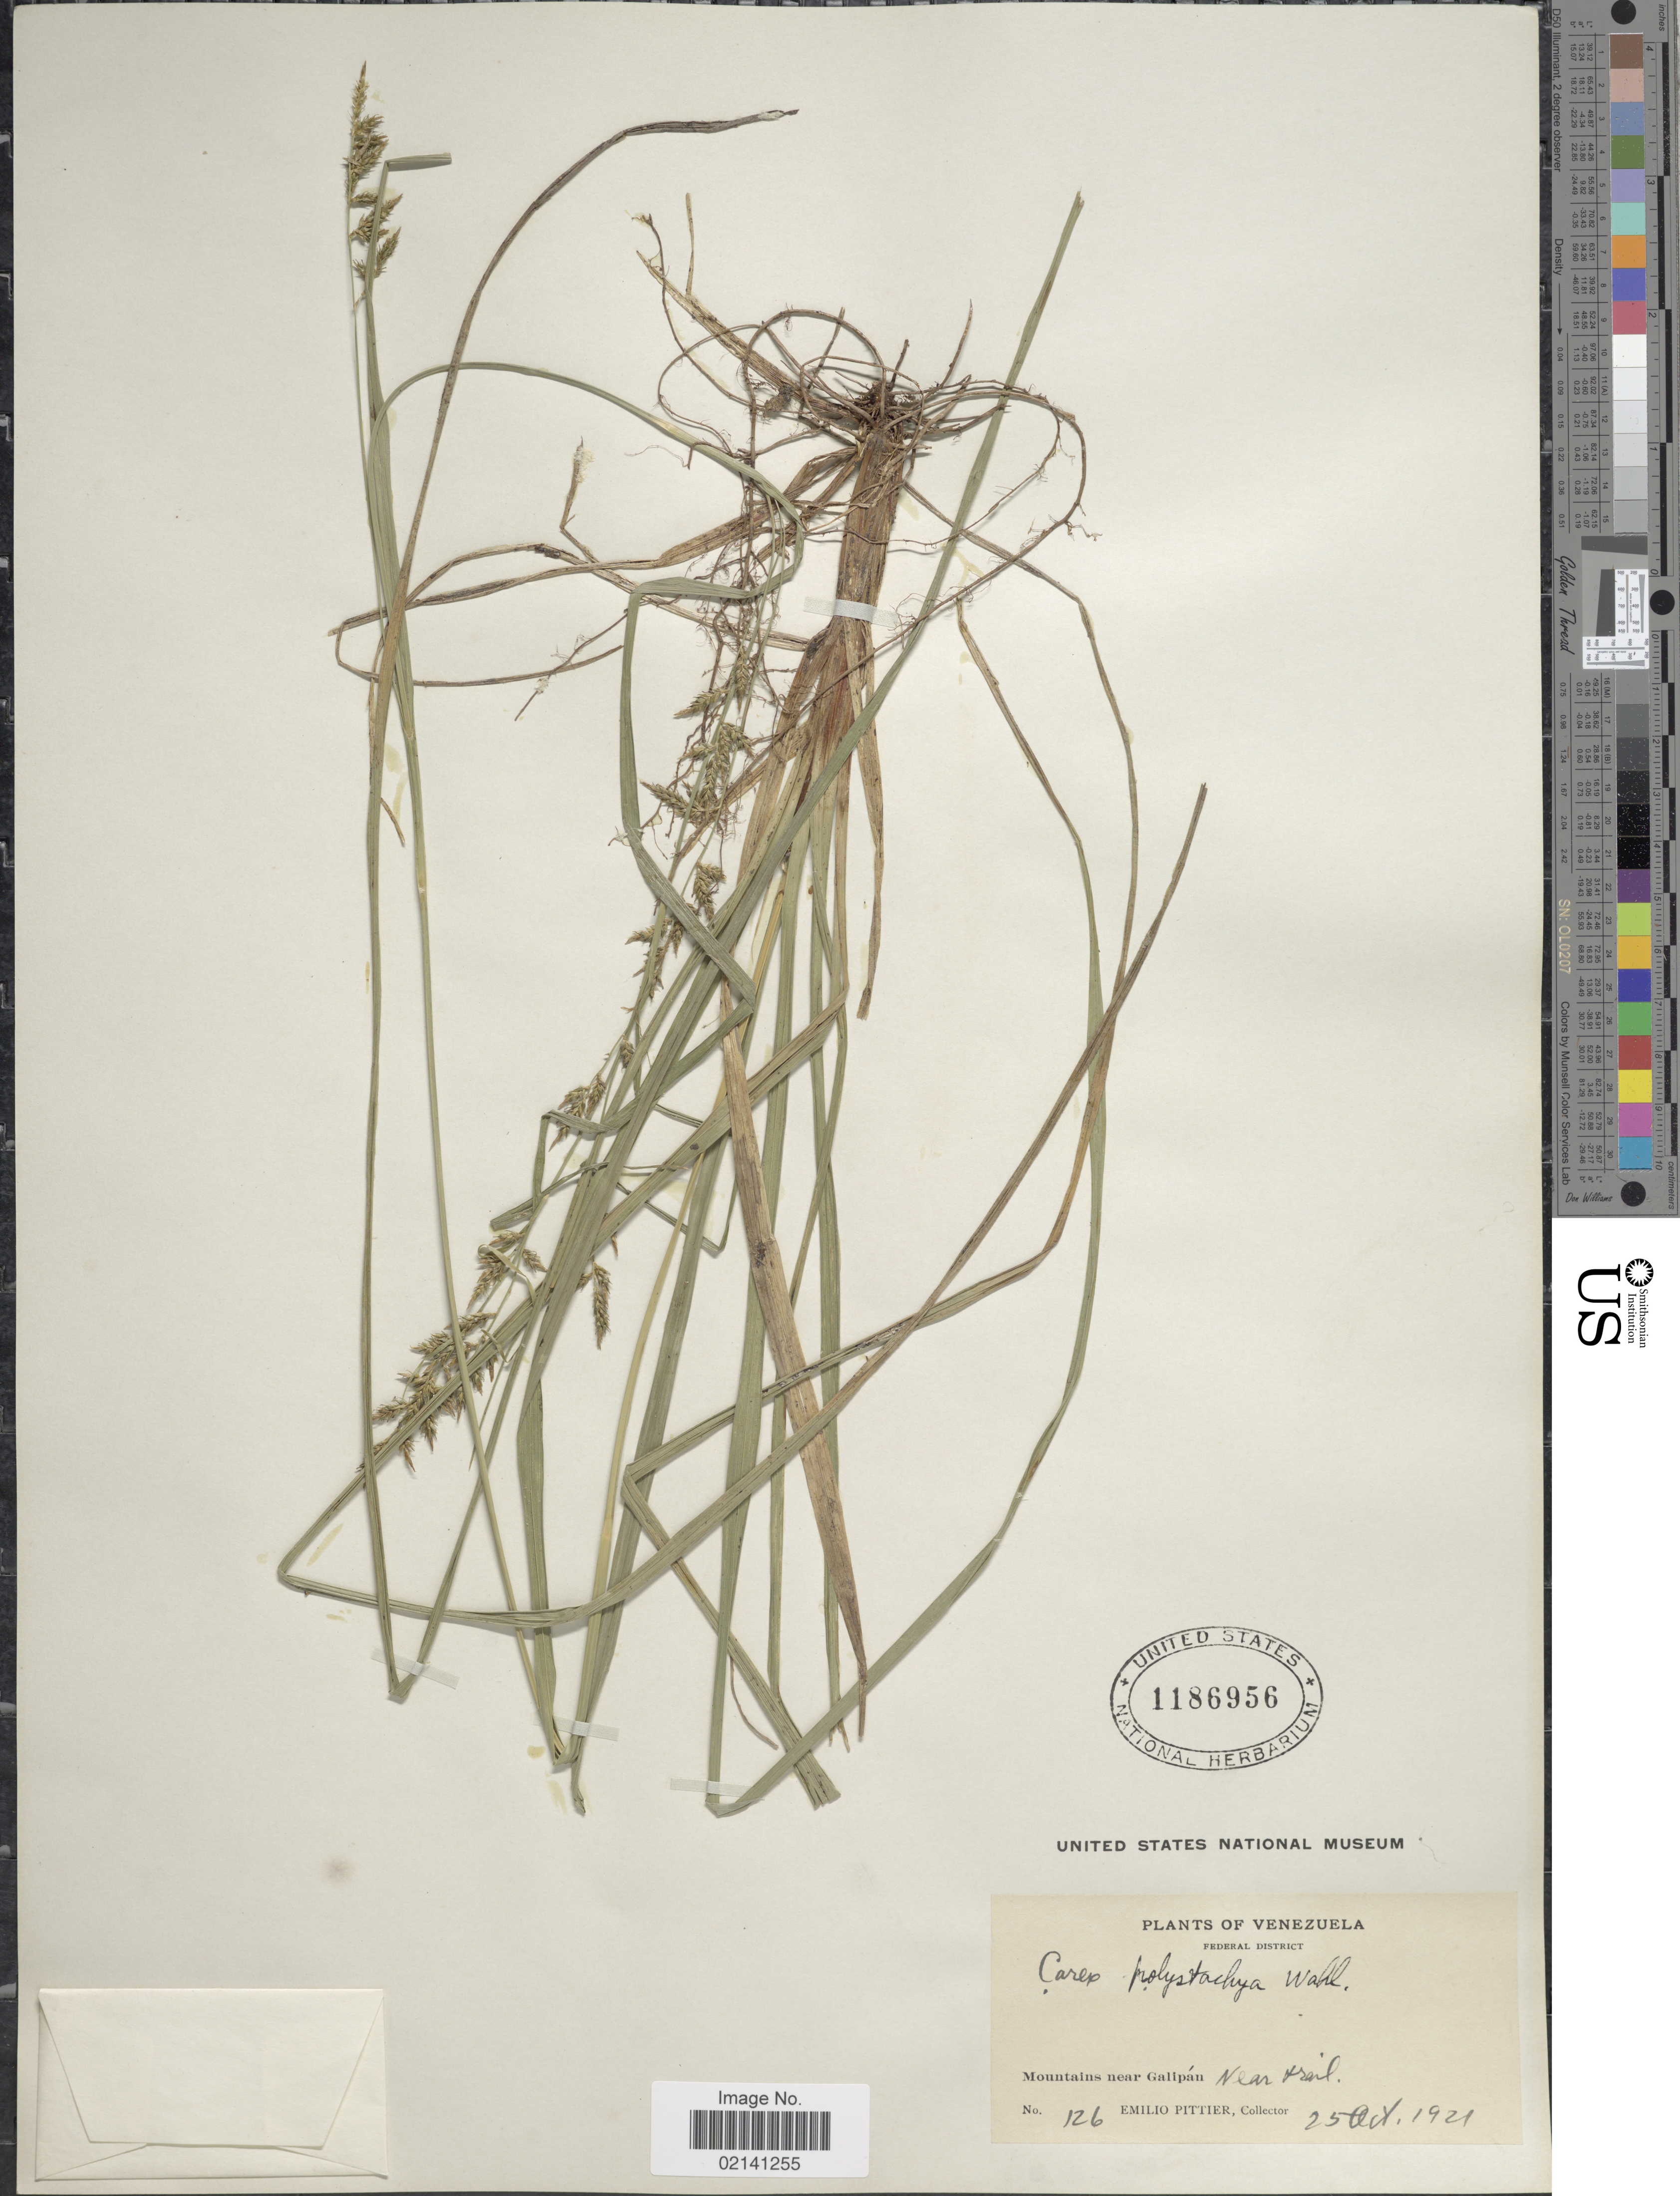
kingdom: Plantae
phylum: Tracheophyta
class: Liliopsida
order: Poales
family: Cyperaceae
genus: Carex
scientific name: Carex polystachya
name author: Sw. ex Wahlenb.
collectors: E. Pittier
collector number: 126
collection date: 1921-10-25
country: Venezuela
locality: Federal District, Mountains near Galipan, near trail.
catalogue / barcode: US 1186956